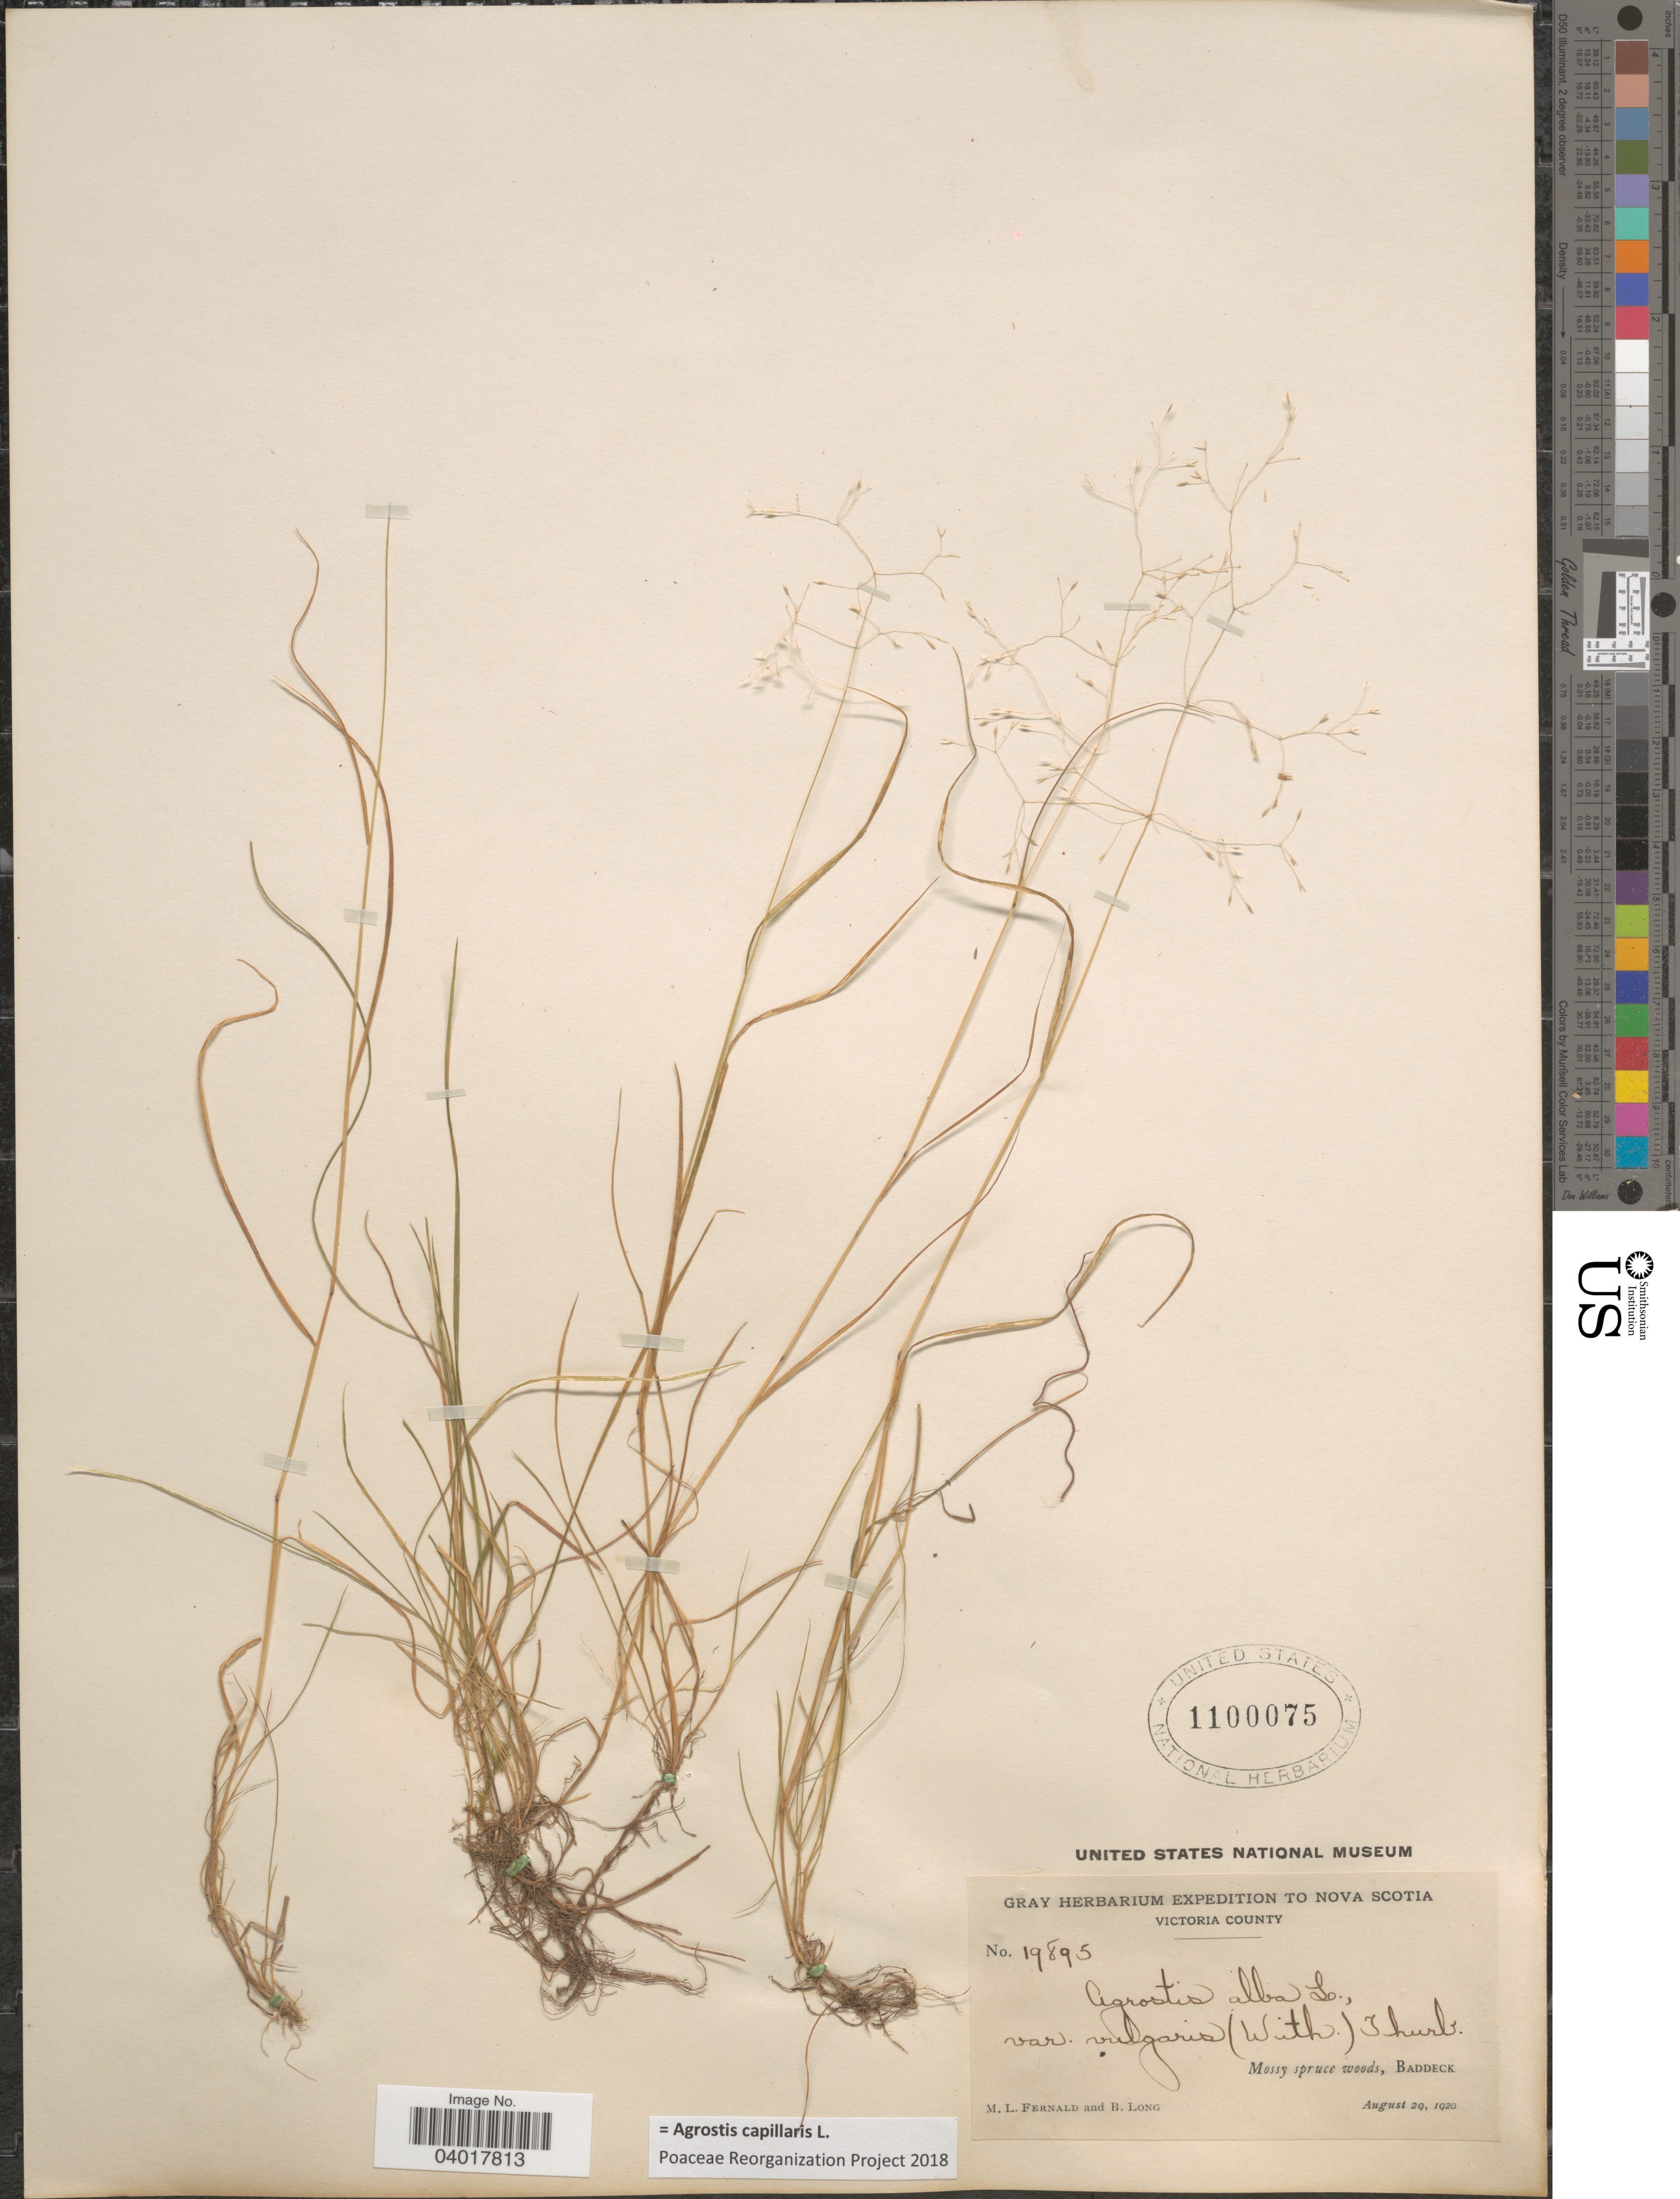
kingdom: Plantae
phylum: Tracheophyta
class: Liliopsida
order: Poales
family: Poaceae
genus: Agrostis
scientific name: Agrostis capillaris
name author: L.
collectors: M. L. Fernald & B. Long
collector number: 19895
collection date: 1920-08-29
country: Canada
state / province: Nova Scotia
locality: Victoria County. Mossy spruce woods, Baddeck.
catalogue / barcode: US 1100075